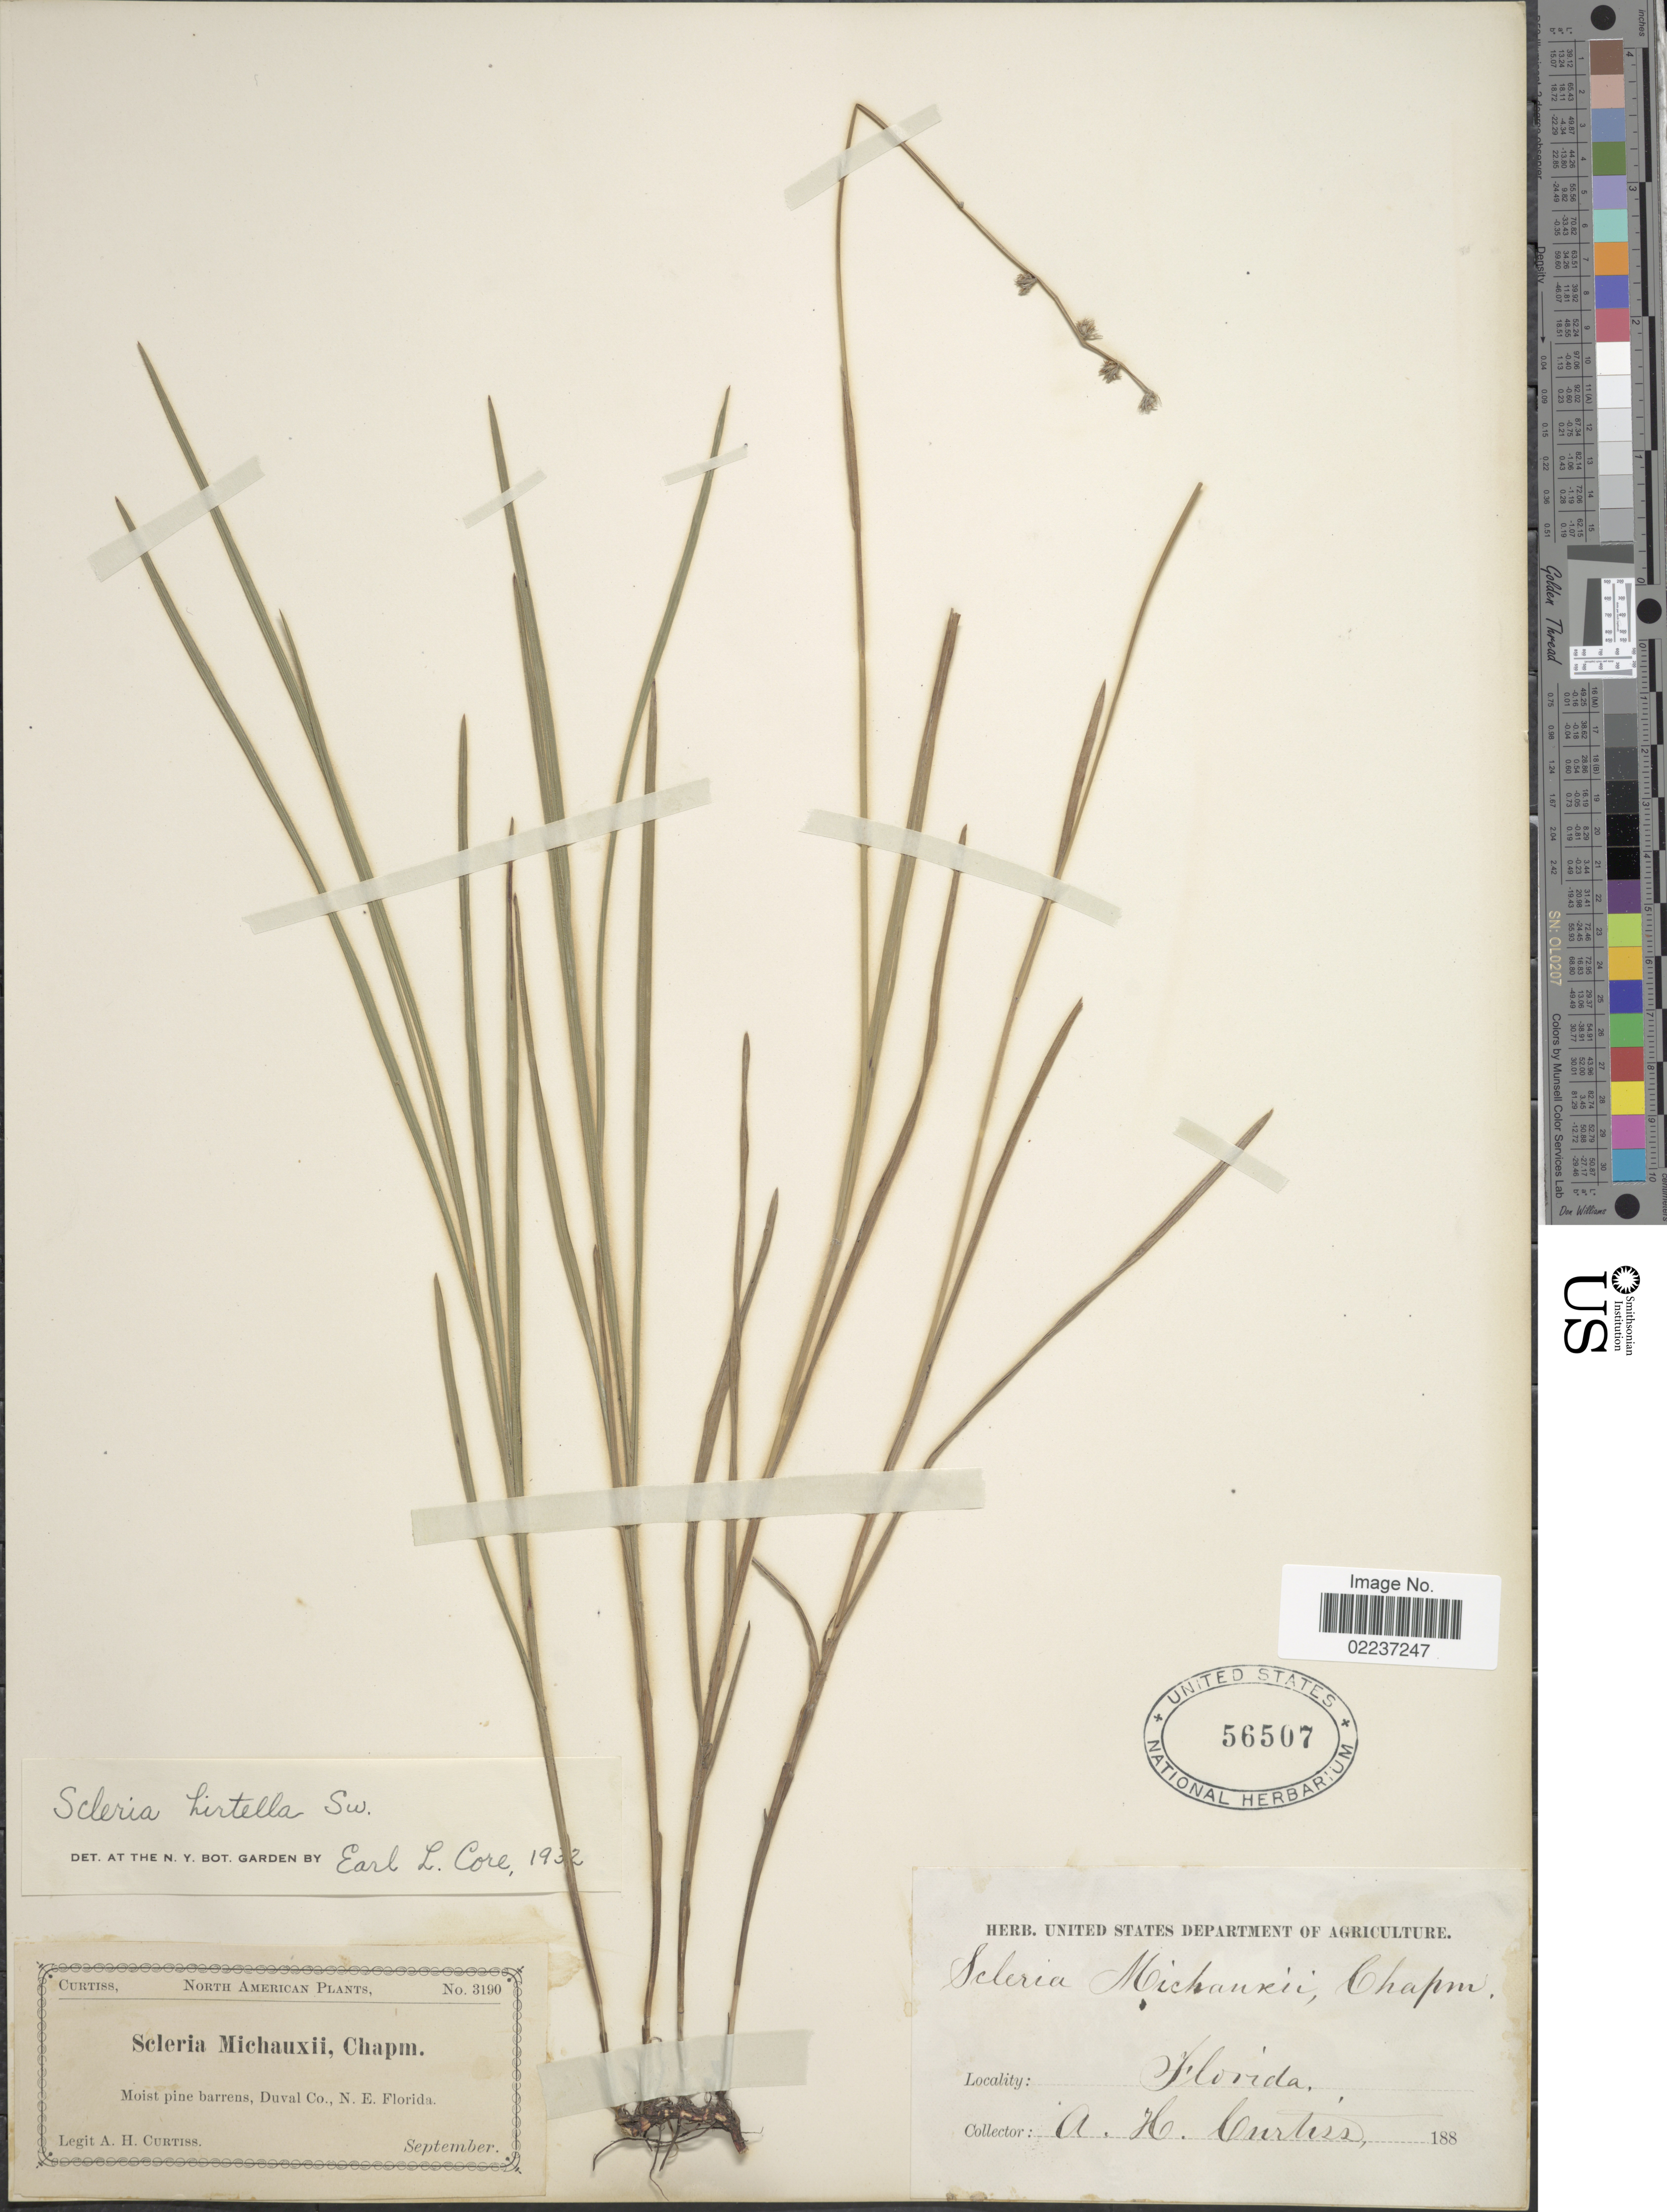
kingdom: Plantae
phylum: Tracheophyta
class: Liliopsida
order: Poales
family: Cyperaceae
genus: Scleria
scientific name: Scleria hirtella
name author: Sw.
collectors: A. H. Curtiss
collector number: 3190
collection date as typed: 188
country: United States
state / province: Florida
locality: Duval Co., N.E. Florida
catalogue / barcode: US 56507